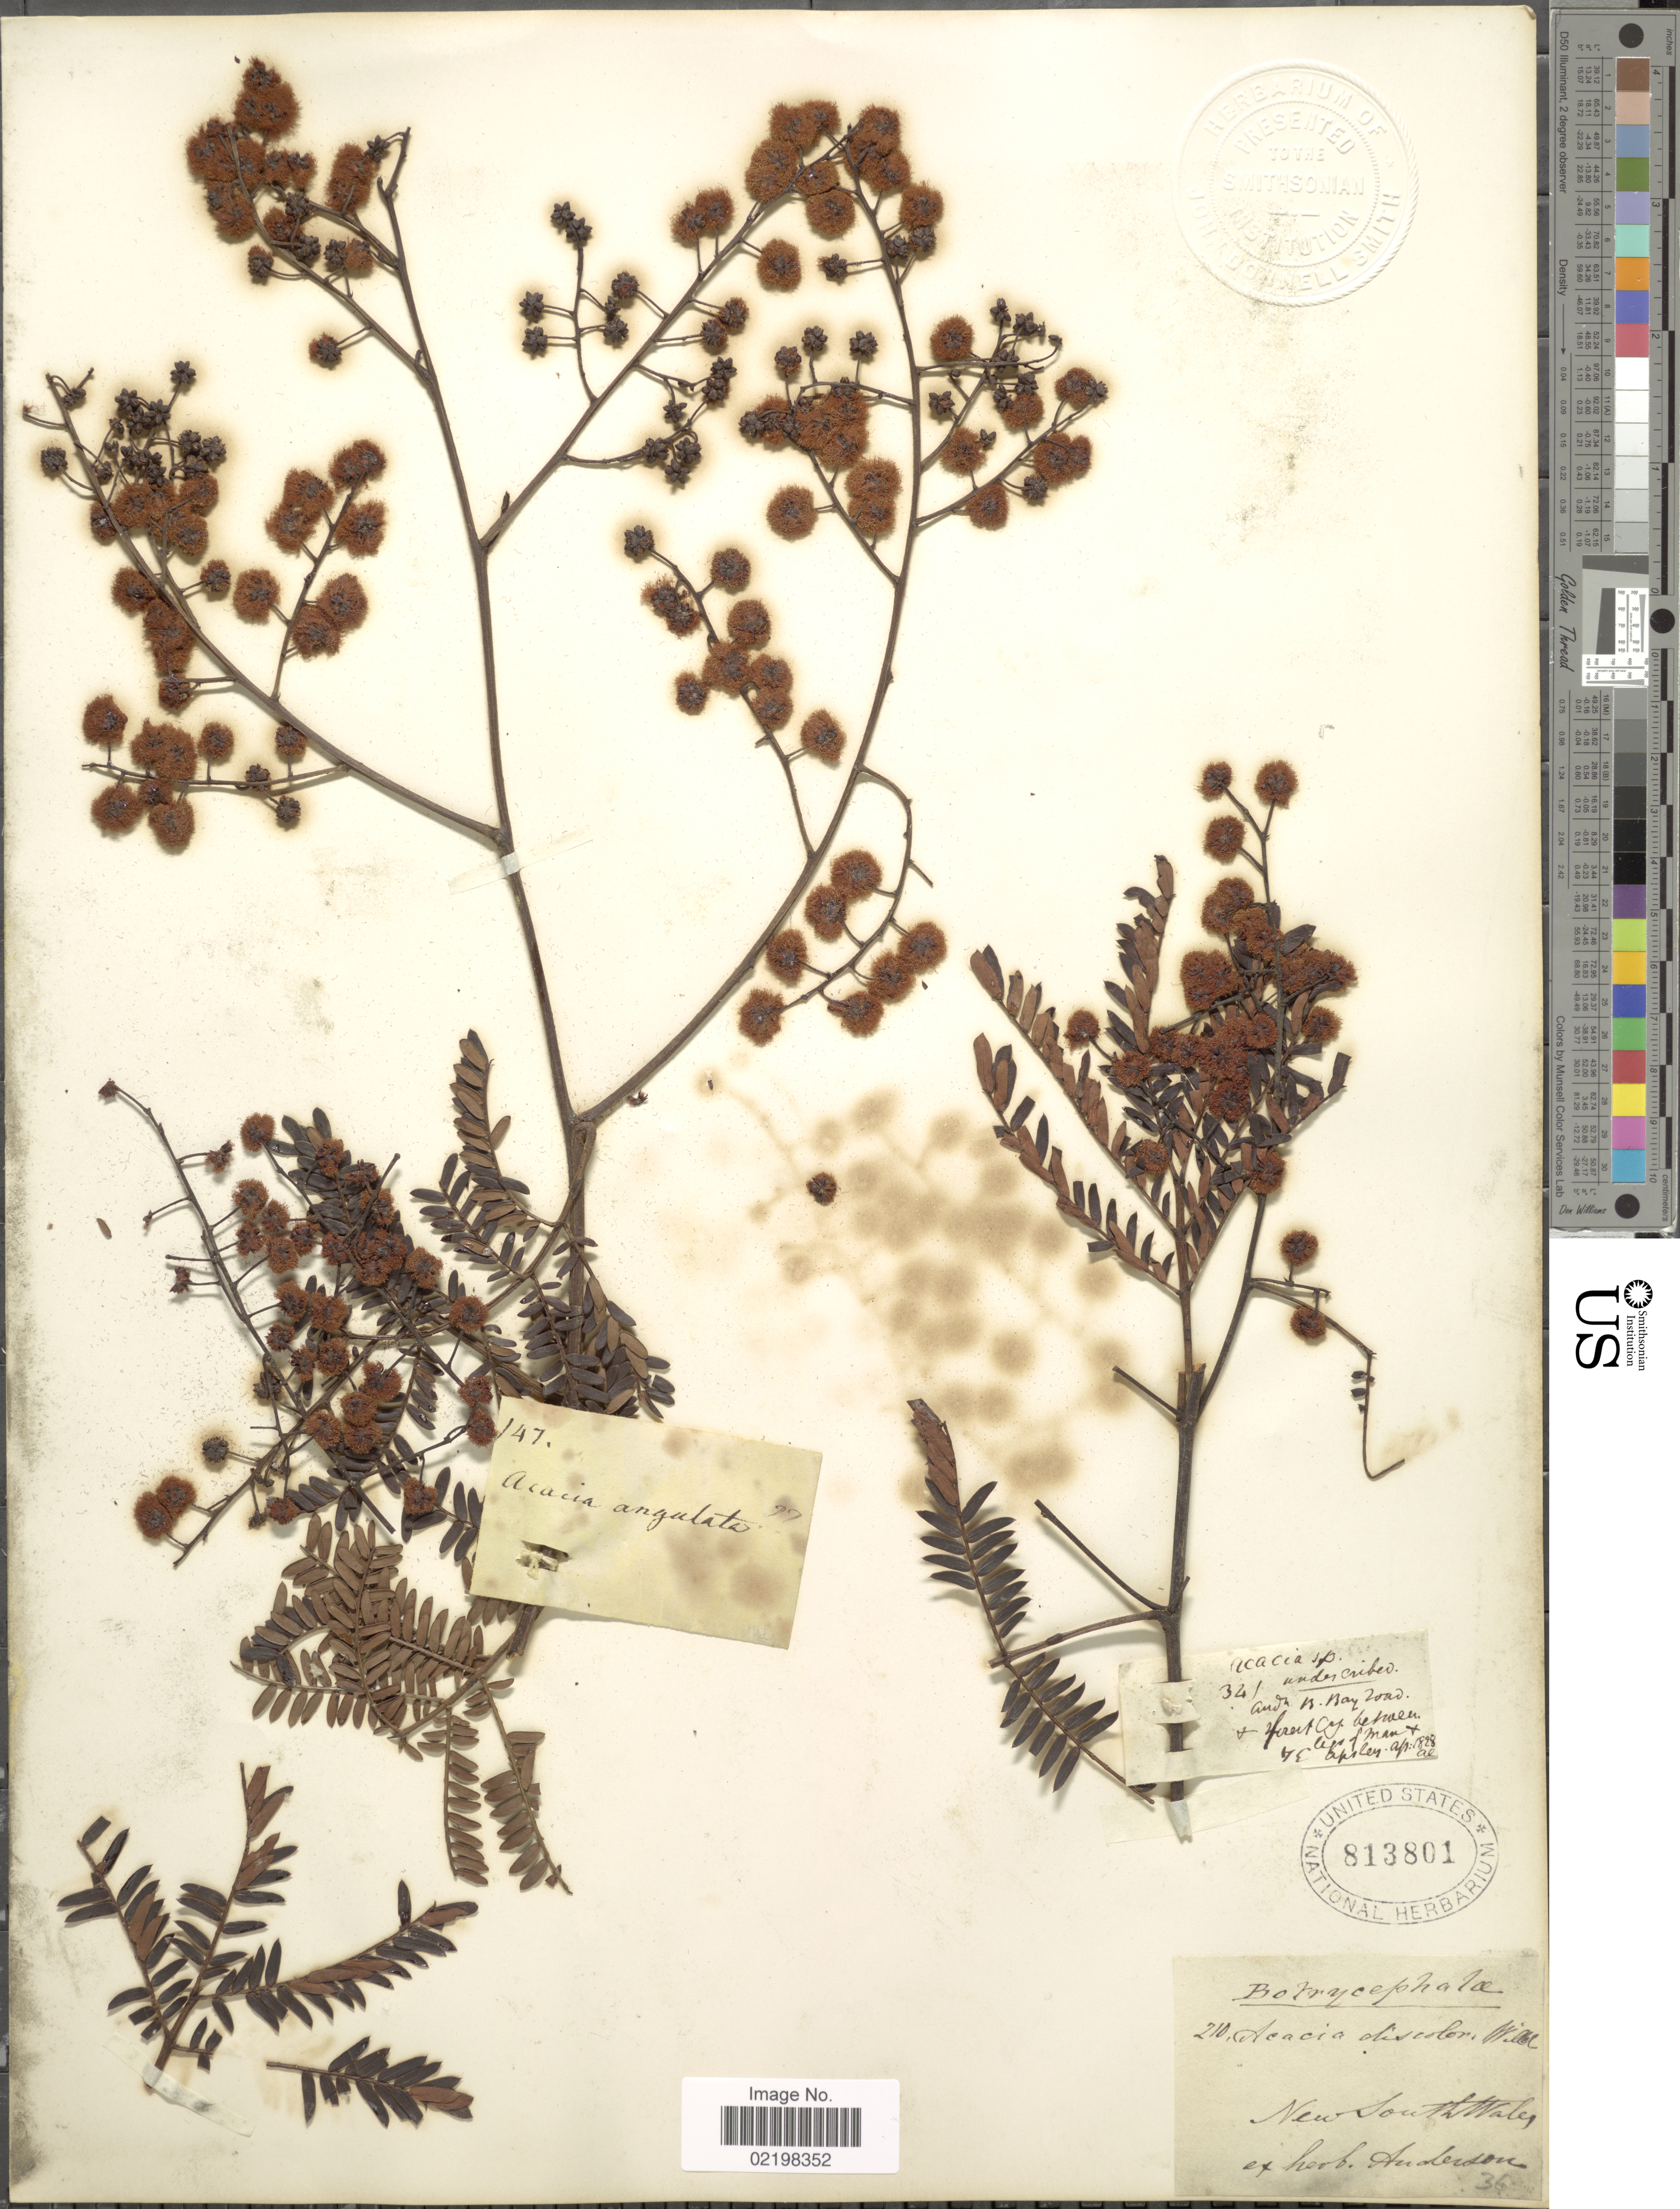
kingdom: Plantae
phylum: Tracheophyta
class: Magnoliopsida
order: Fabales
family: Fabaceae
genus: Acacia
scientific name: Acacia discolor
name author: Willd.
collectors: ex Herb. Anderson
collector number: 210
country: Australia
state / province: New South Wales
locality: New South Wales.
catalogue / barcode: US 813801